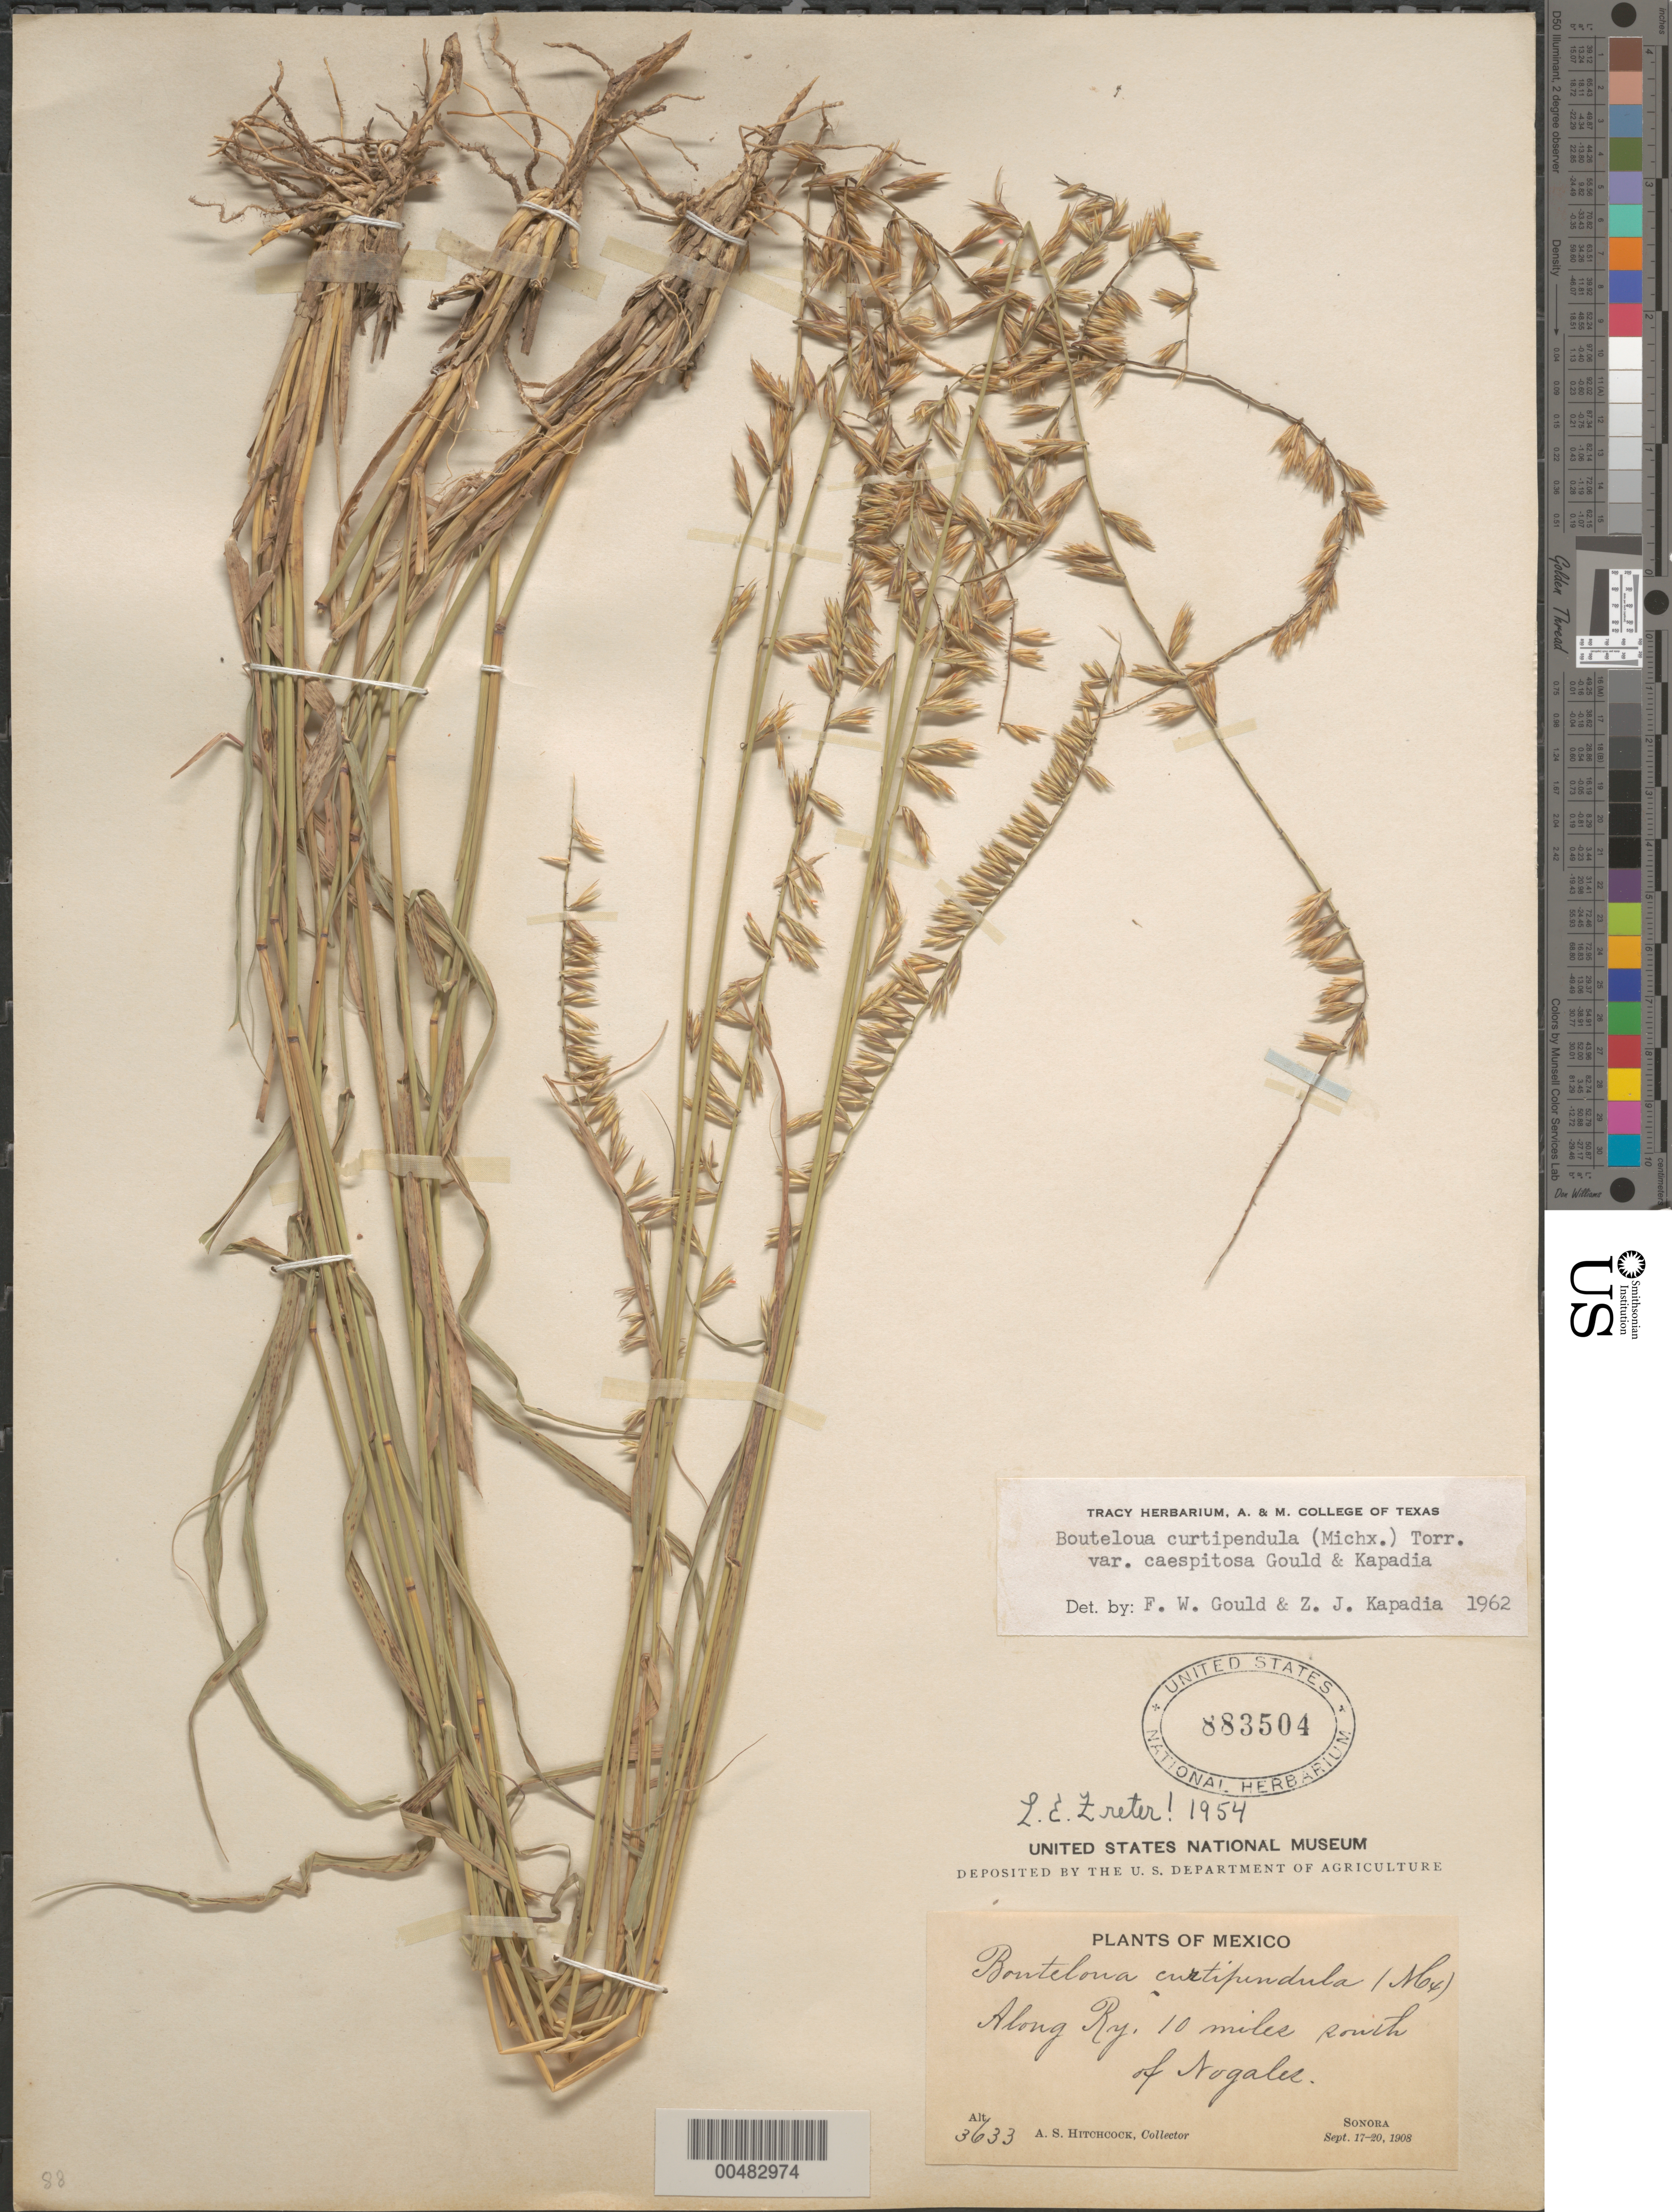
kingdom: Plantae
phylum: Tracheophyta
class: Liliopsida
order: Poales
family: Poaceae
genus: Bouteloua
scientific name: Bouteloua curtipendula var. caespitosa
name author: Gould & Kapadia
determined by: Gould, F. W.; Kapadia, Zarir J.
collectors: A. S. Hitchcock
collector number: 3633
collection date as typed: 17 Sep 1908 to 20 Sep 1908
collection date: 1908-09-17/1908-09-20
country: Mexico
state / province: Sonora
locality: Along Ry. 10 mi S of Nogales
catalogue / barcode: US 883504